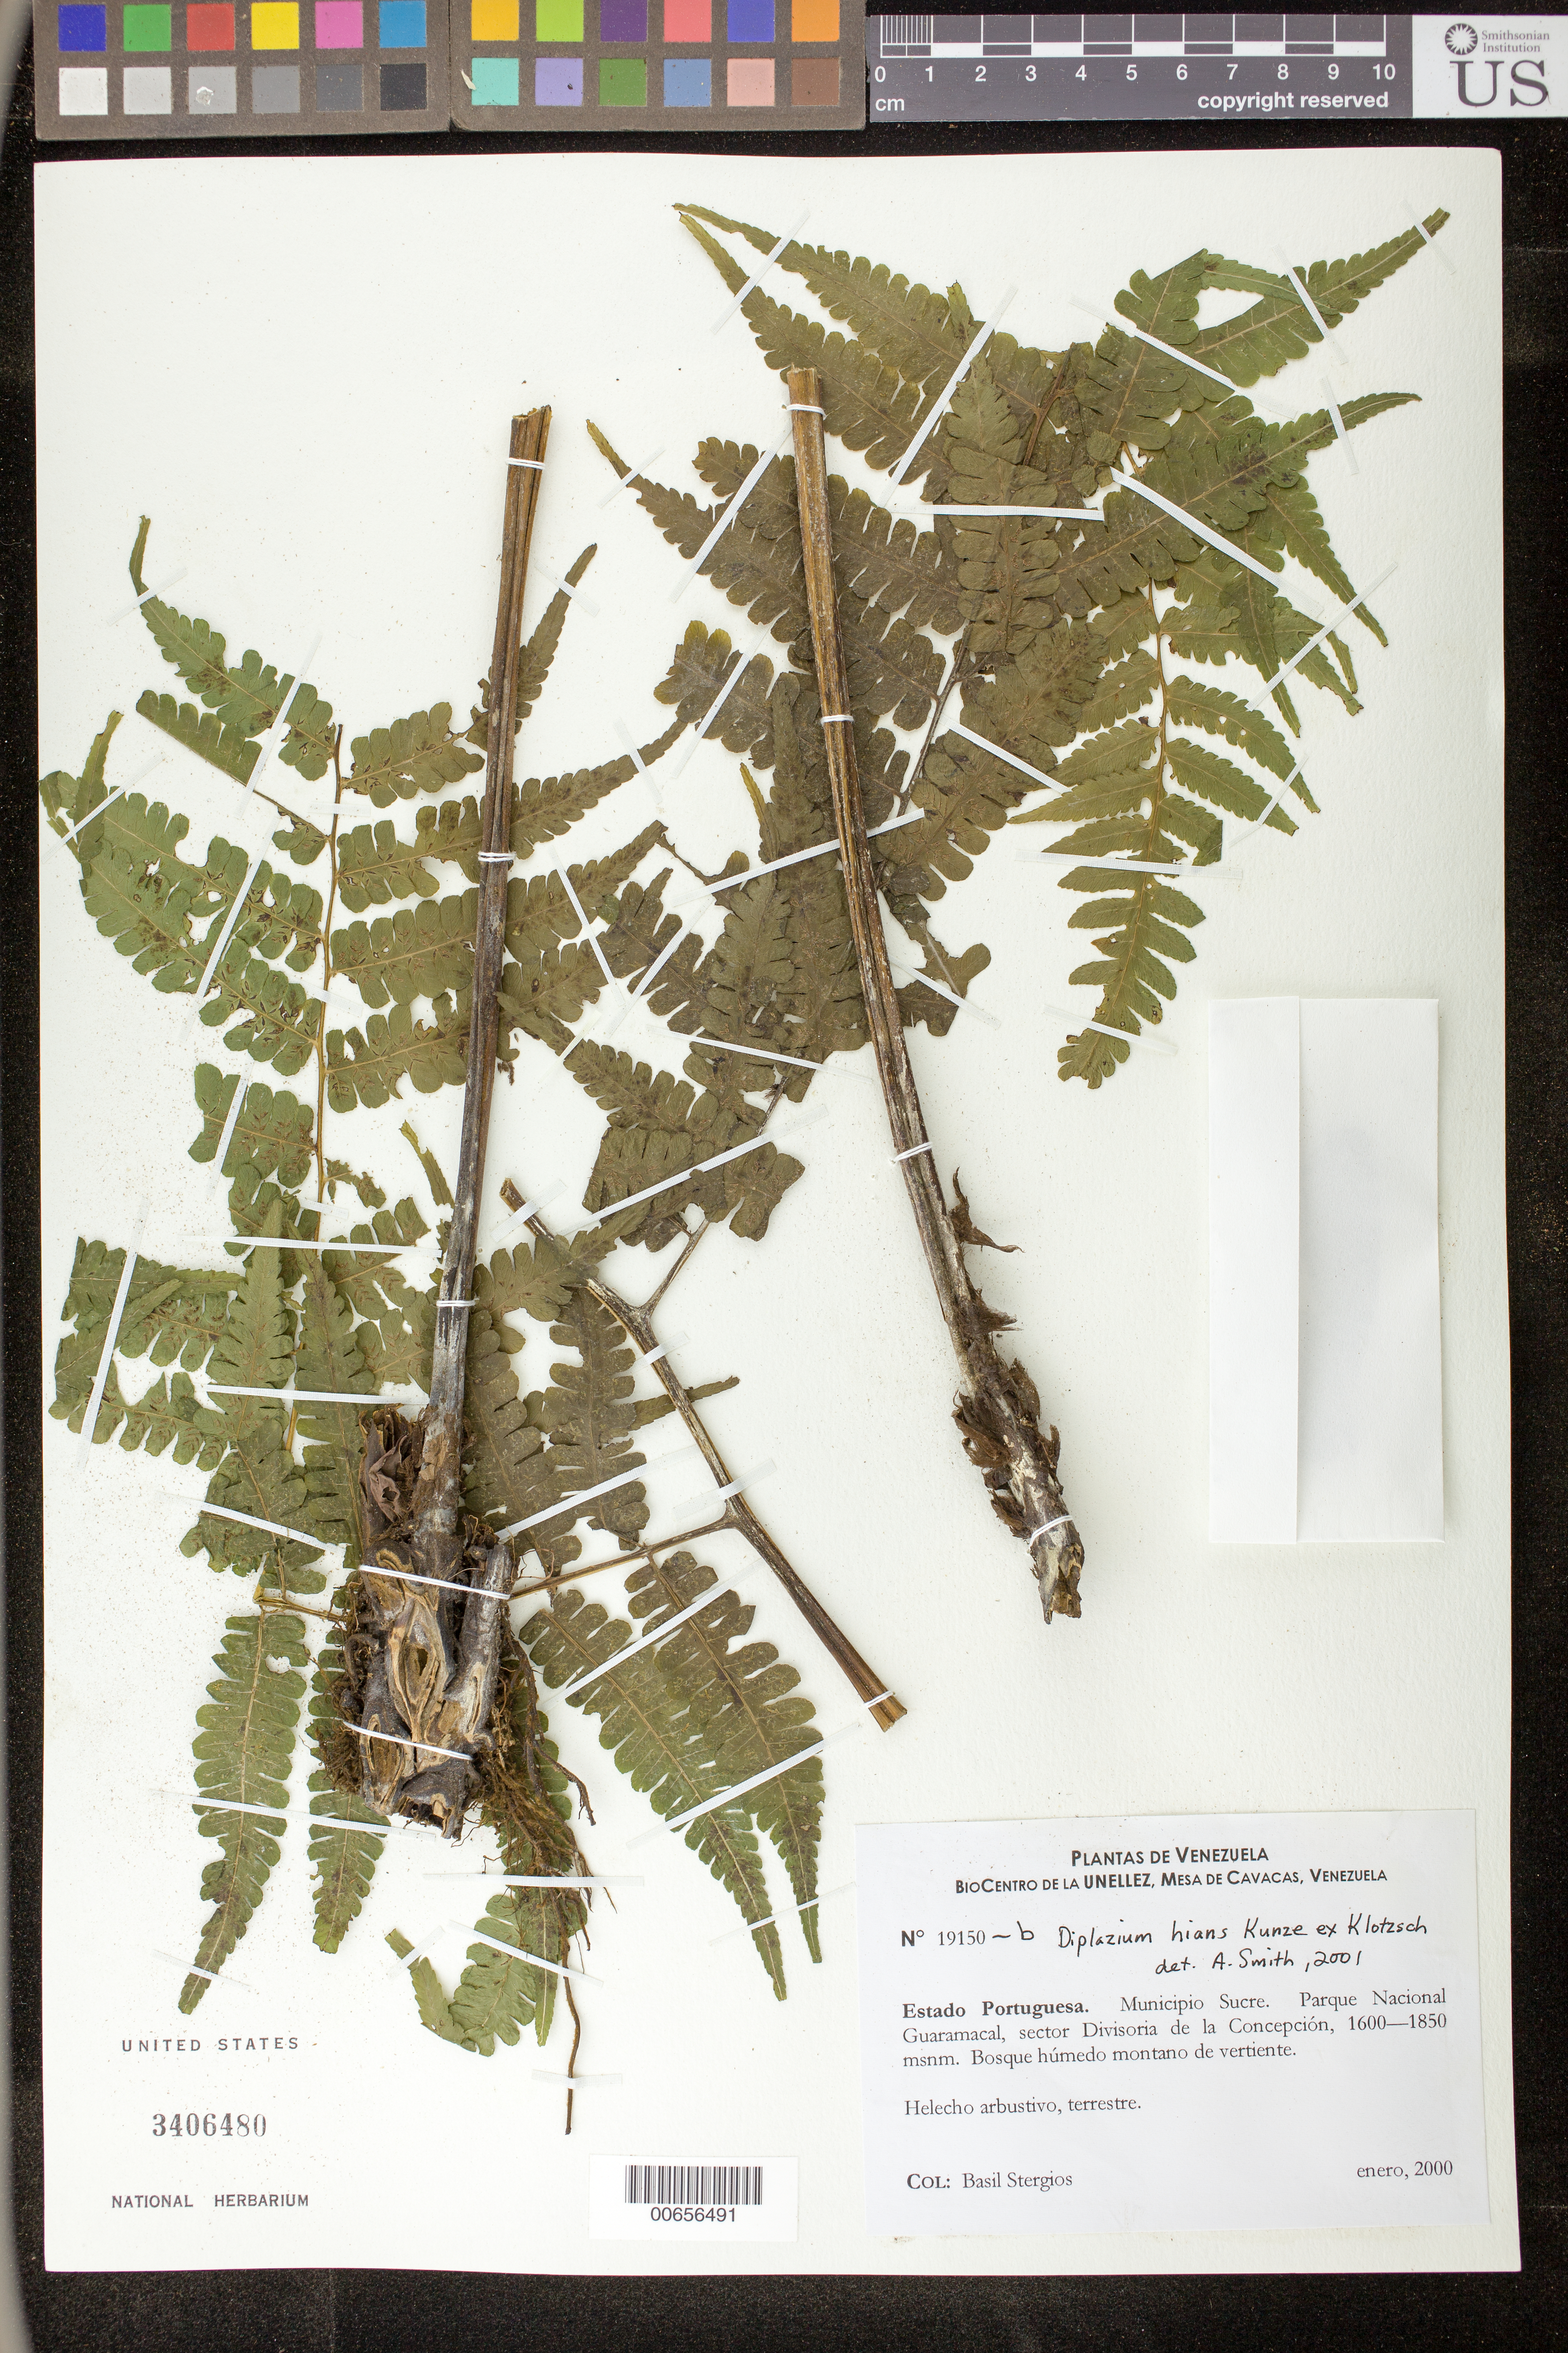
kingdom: Plantae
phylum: Tracheophyta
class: Polypodiopsida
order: Polypodiales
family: Athyriaceae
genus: Diplazium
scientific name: Diplazium hians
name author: Kunze ex Klotzsch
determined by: Smith, Alan R., (UC)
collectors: B. G. Stergios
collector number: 19150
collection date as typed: Jan 2000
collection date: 2000-01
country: Venezuela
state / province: Portuguesa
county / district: Sucre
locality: Parque Nacional Guaramacal, Sector La Divisoria de la Concepción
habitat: Bosque humedo montano de vertiente.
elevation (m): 1600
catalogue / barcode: US 3406480